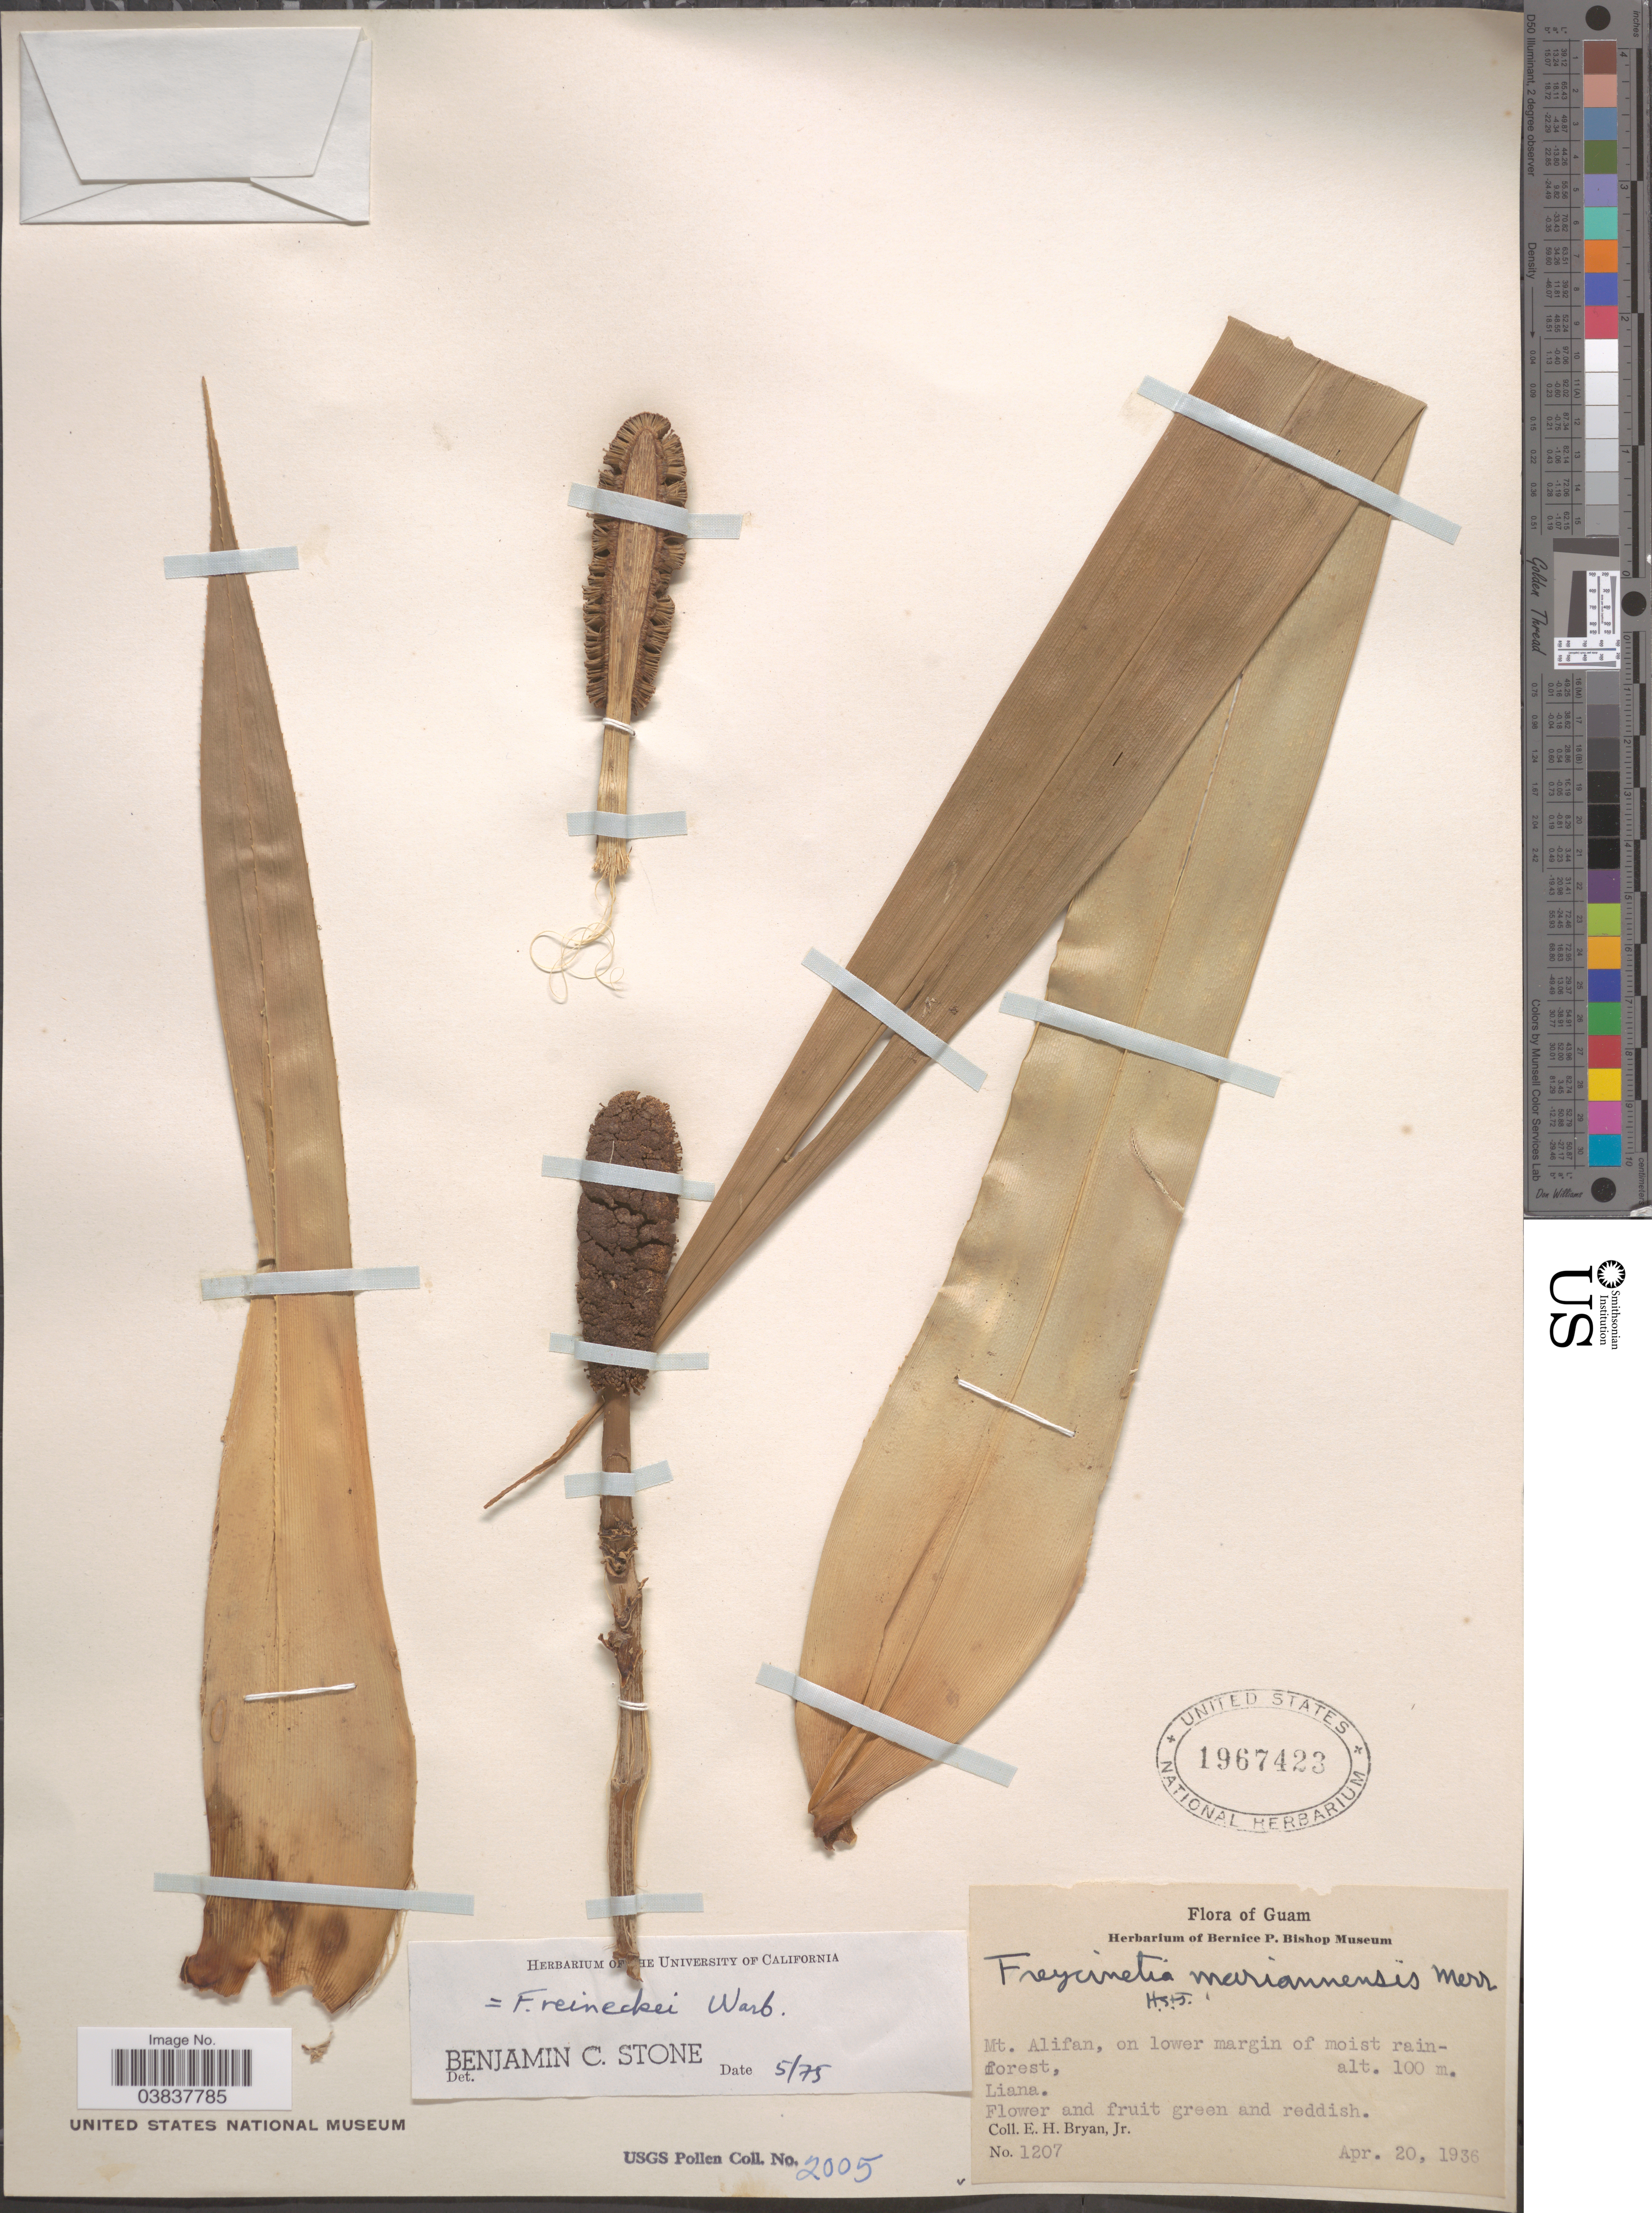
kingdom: Plantae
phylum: Tracheophyta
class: Liliopsida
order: Pandanales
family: Pandanaceae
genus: Freycinetia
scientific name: Freycinetia reineckei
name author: Warb. ex Reinecke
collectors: E. Bryan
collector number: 1207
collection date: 1936-04-20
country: Guam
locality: Mt. Alifan.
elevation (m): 100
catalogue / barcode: US 1967423